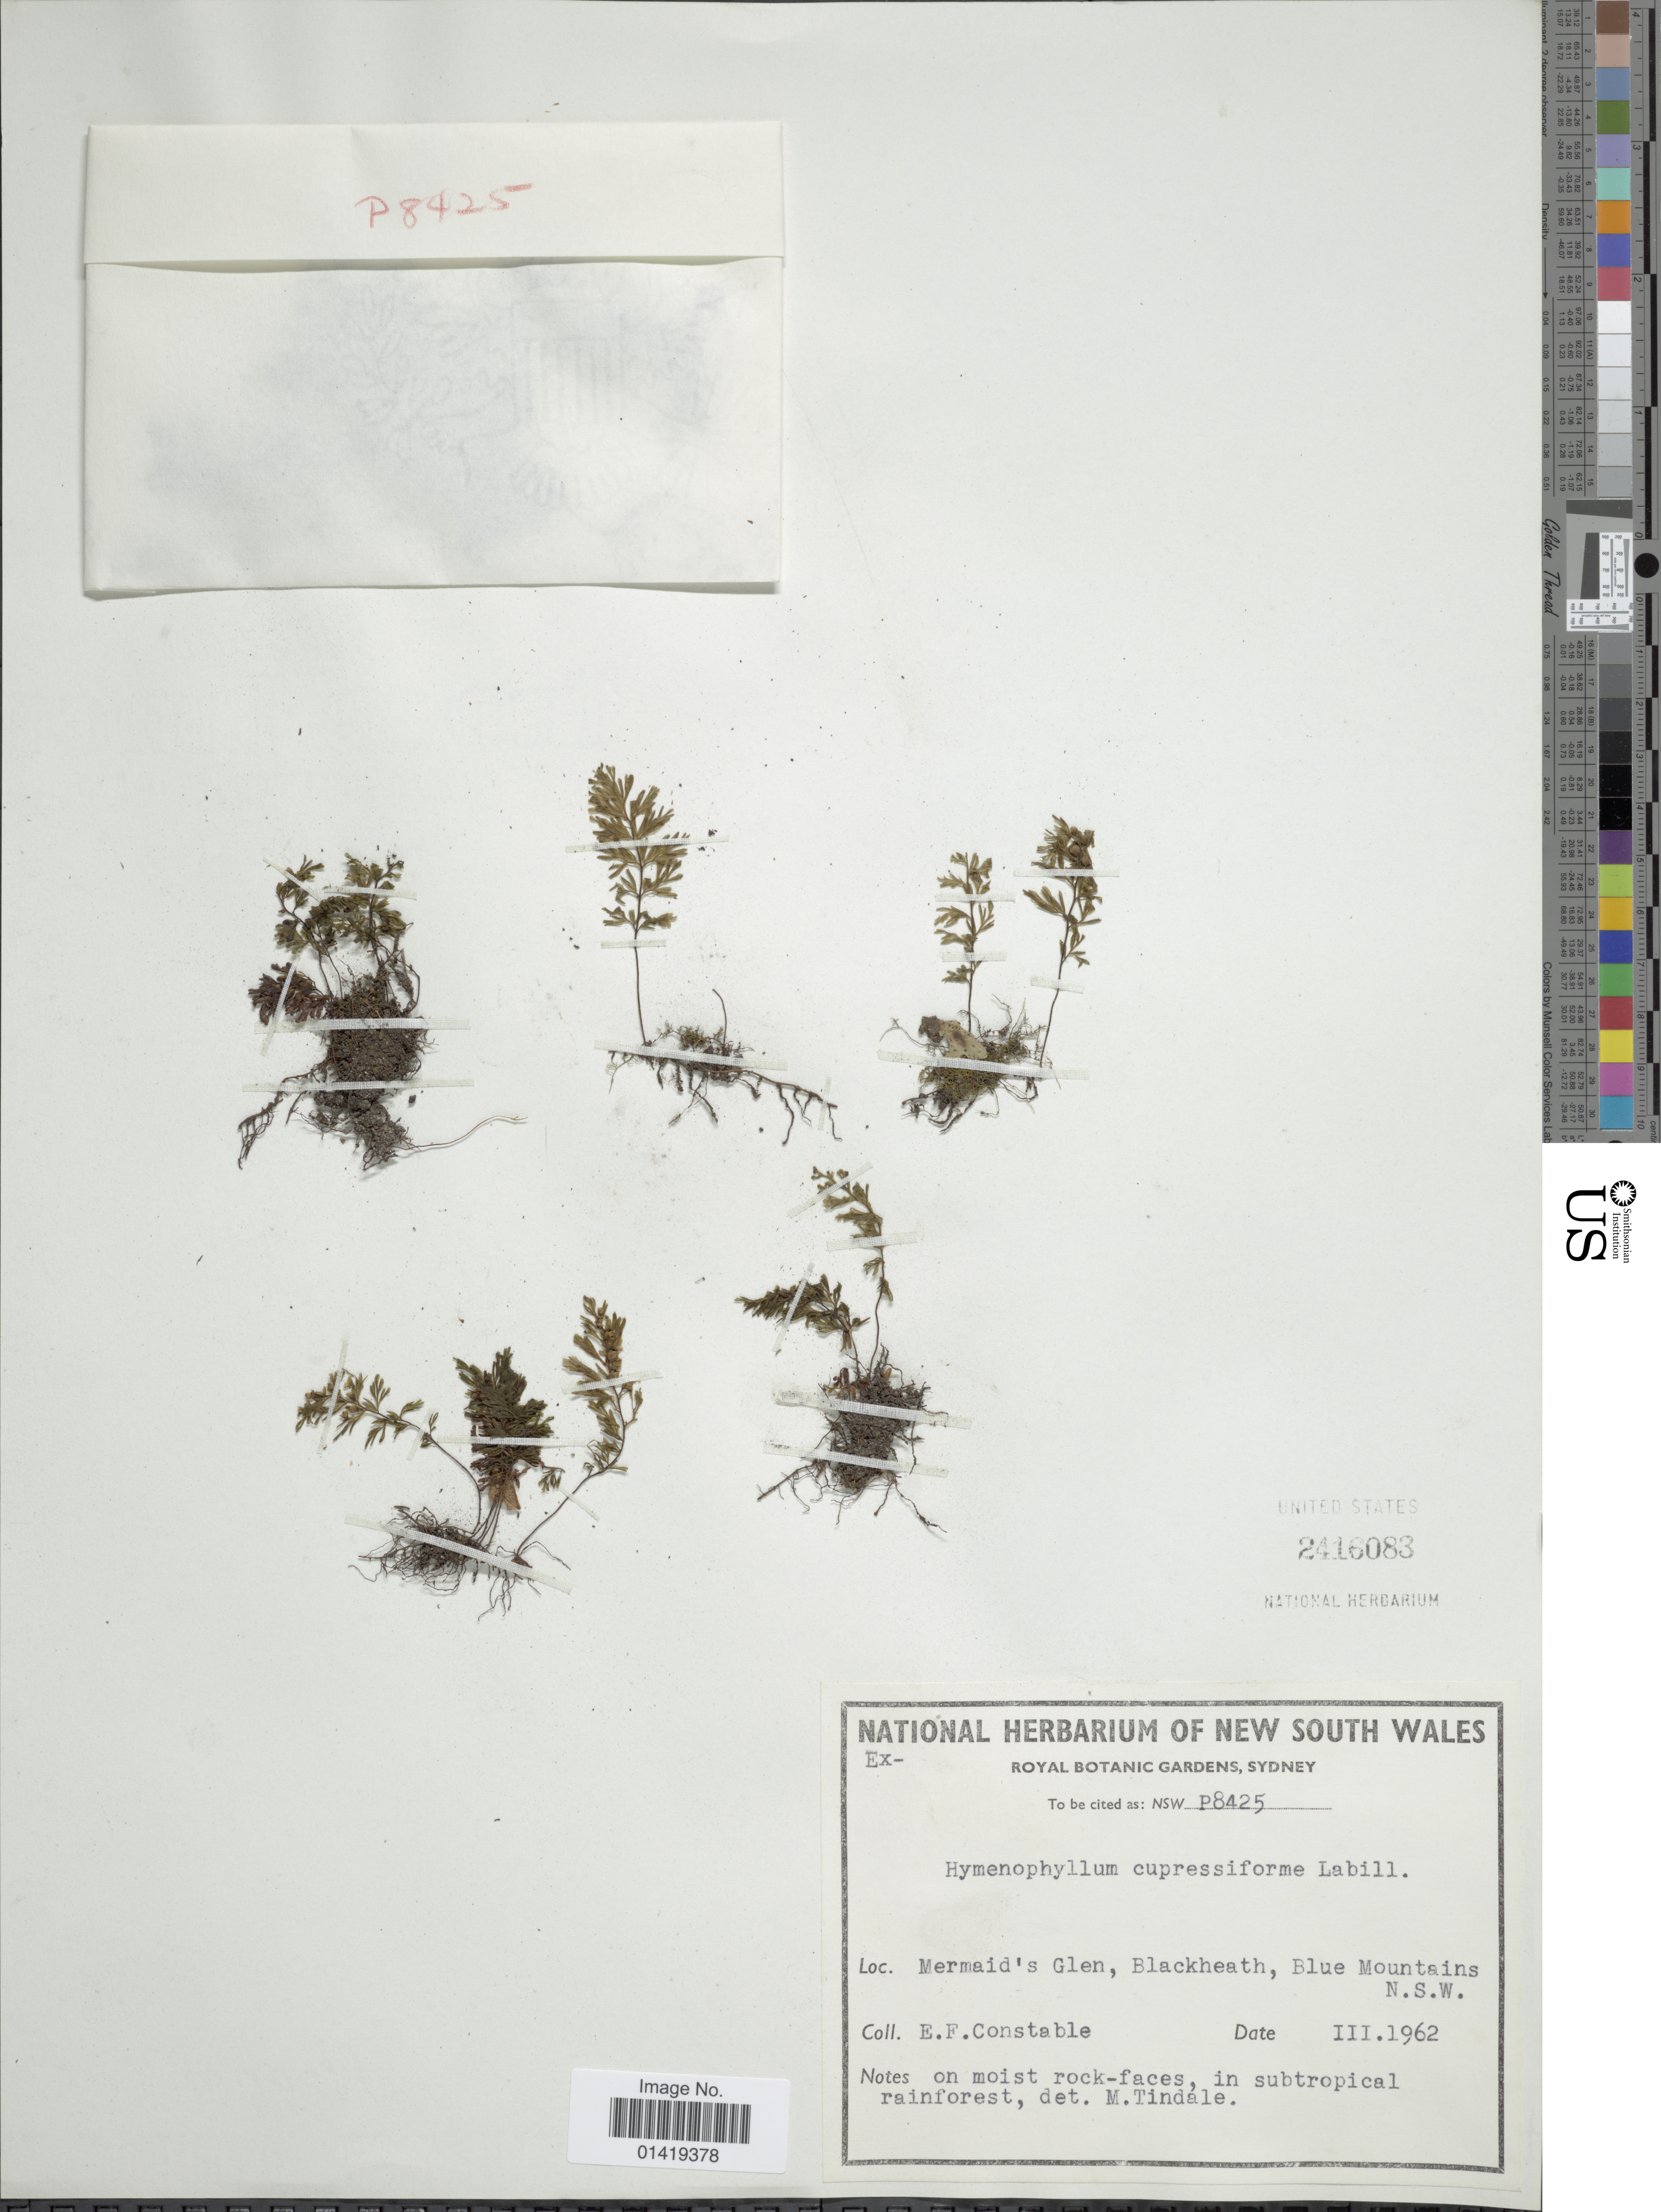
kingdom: Plantae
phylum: Tracheophyta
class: Polypodiopsida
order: Hymenophyllales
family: Hymenophyllaceae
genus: Hymenophyllum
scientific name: Hymenophyllum cupressiforme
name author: Labill.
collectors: E. F. Constable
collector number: P8425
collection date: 1962-03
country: Australia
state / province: New South Wales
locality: Mermaids Glen, Blackheath Blue Mountains, NSW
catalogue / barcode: US 2416083